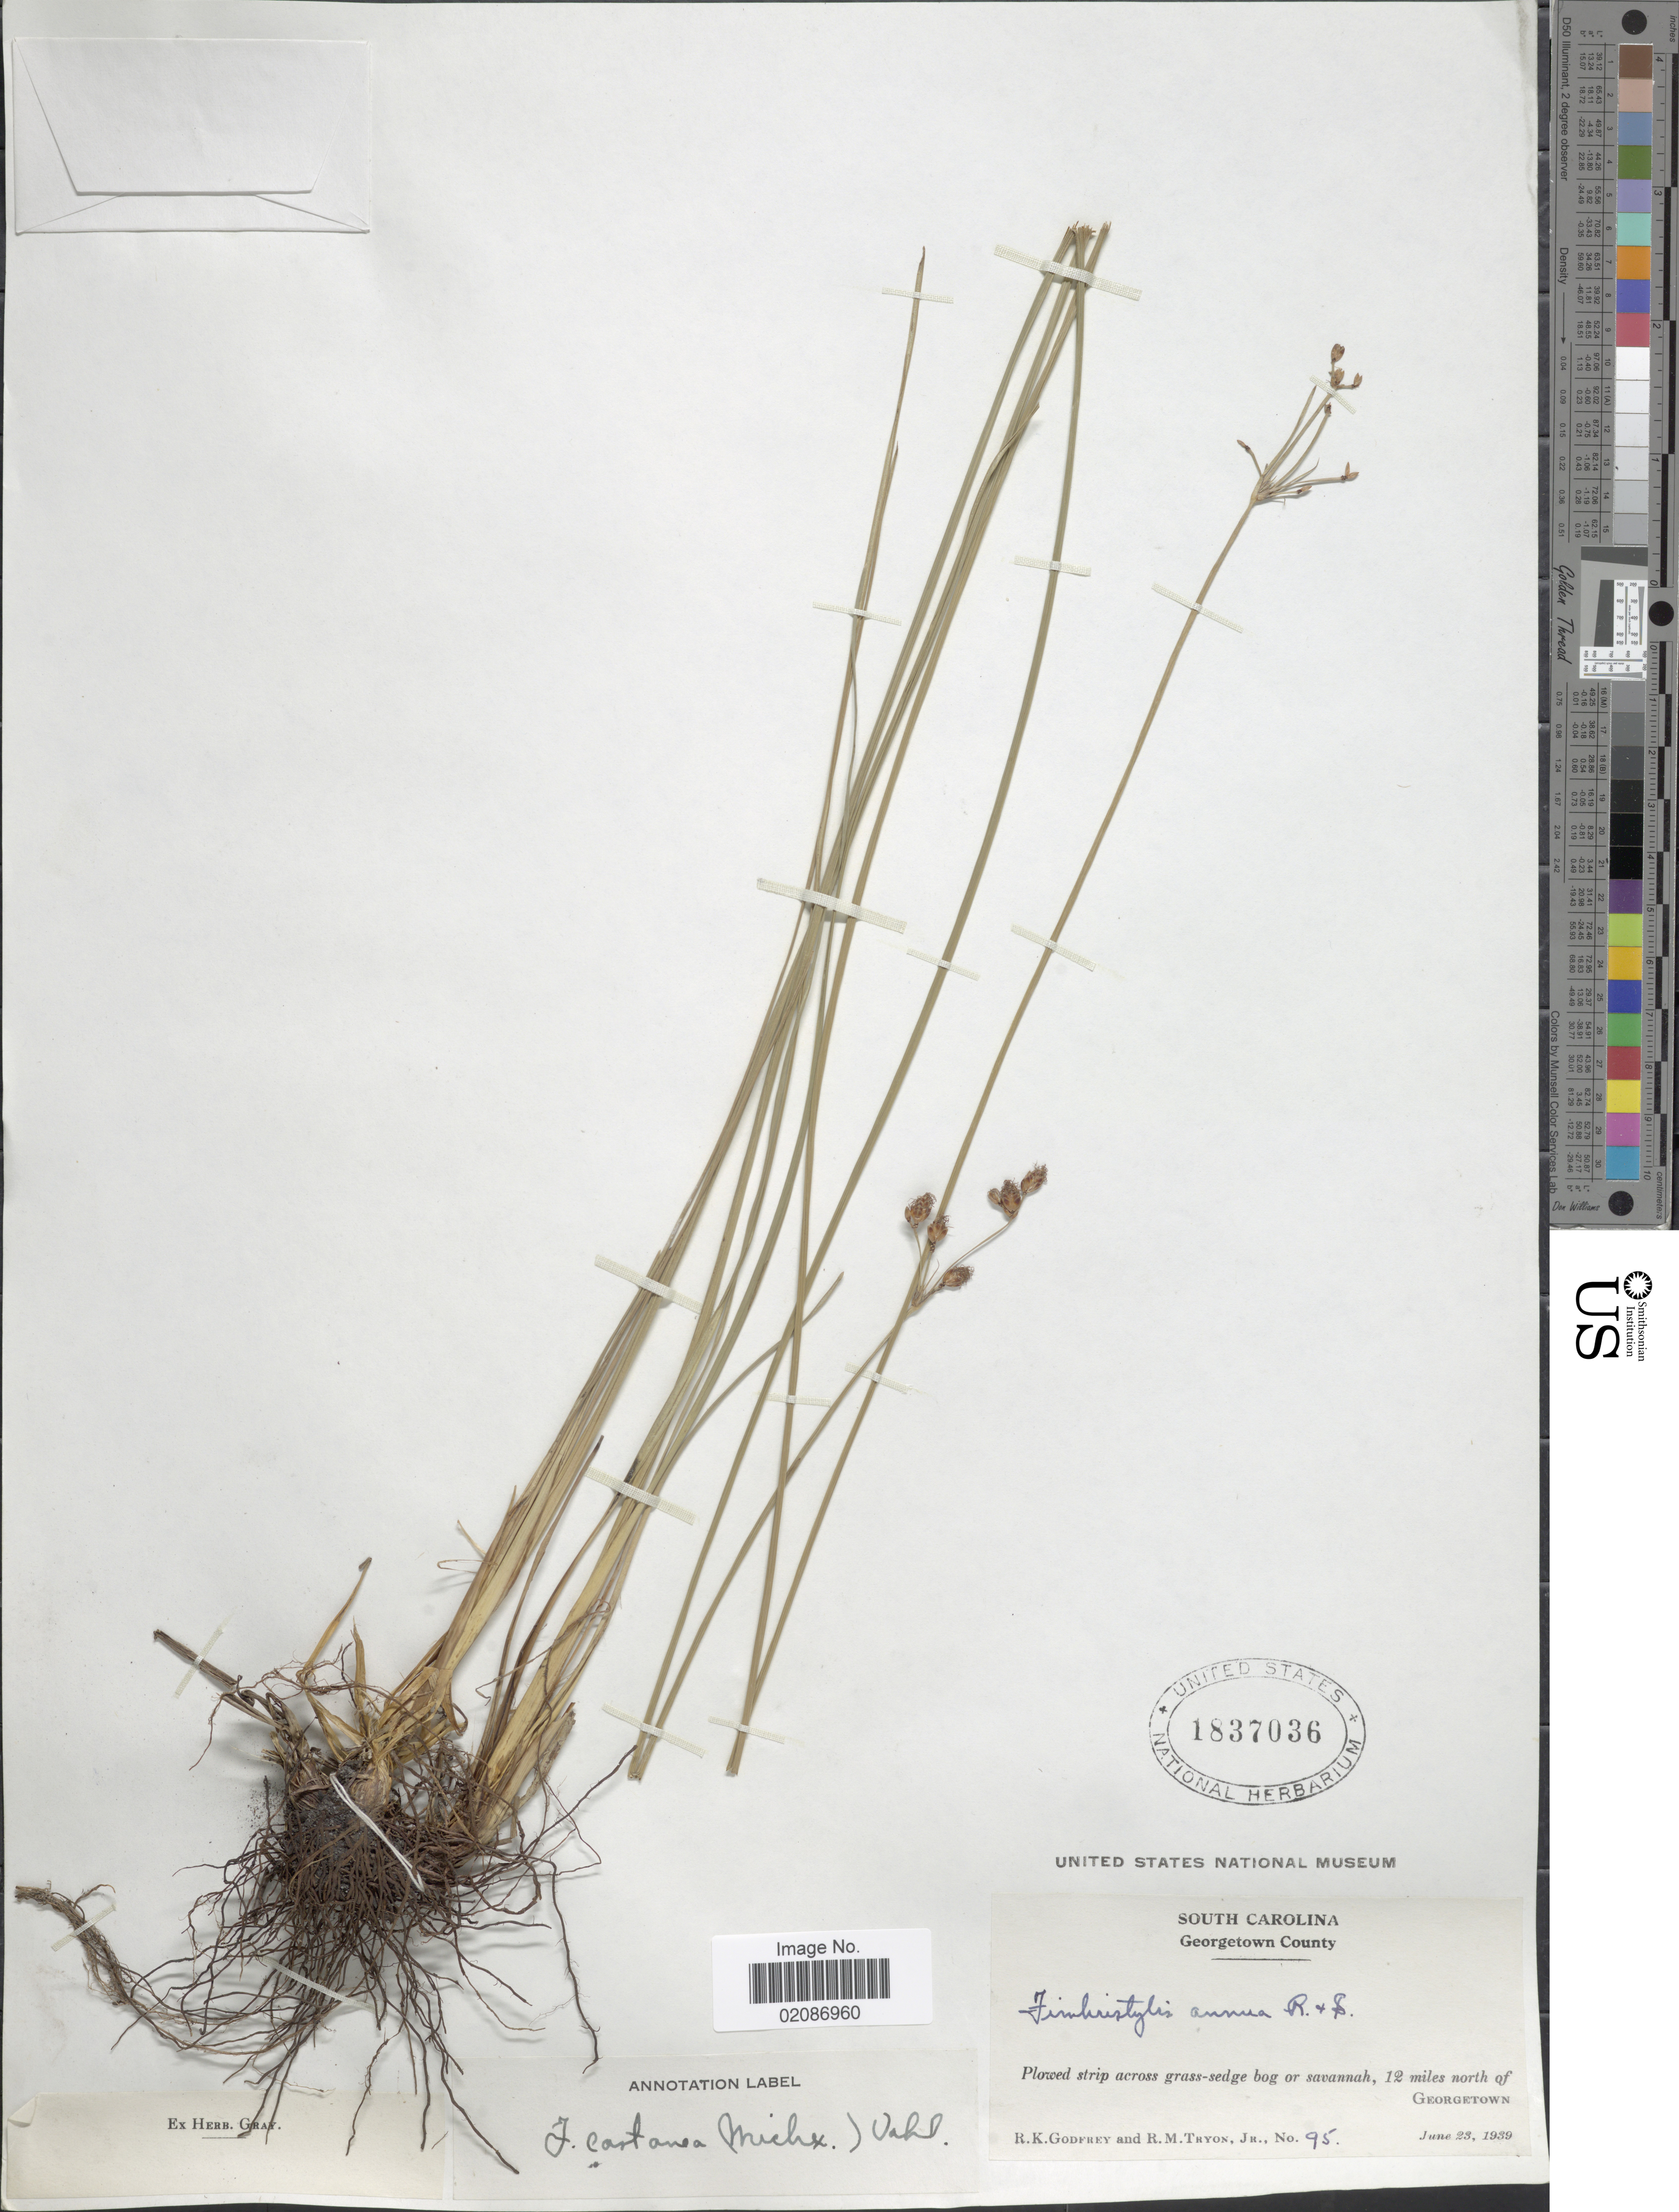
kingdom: Plantae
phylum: Tracheophyta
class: Liliopsida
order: Poales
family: Cyperaceae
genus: Fimbristylis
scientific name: Fimbristylis castanea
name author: (Michx.) Vahl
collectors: R. K. Godfrey & R. M. Tryon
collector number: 95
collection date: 1939-06-23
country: United States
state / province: South Carolina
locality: Georgetown County, 12 miles north of Georgetown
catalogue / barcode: US 1837036